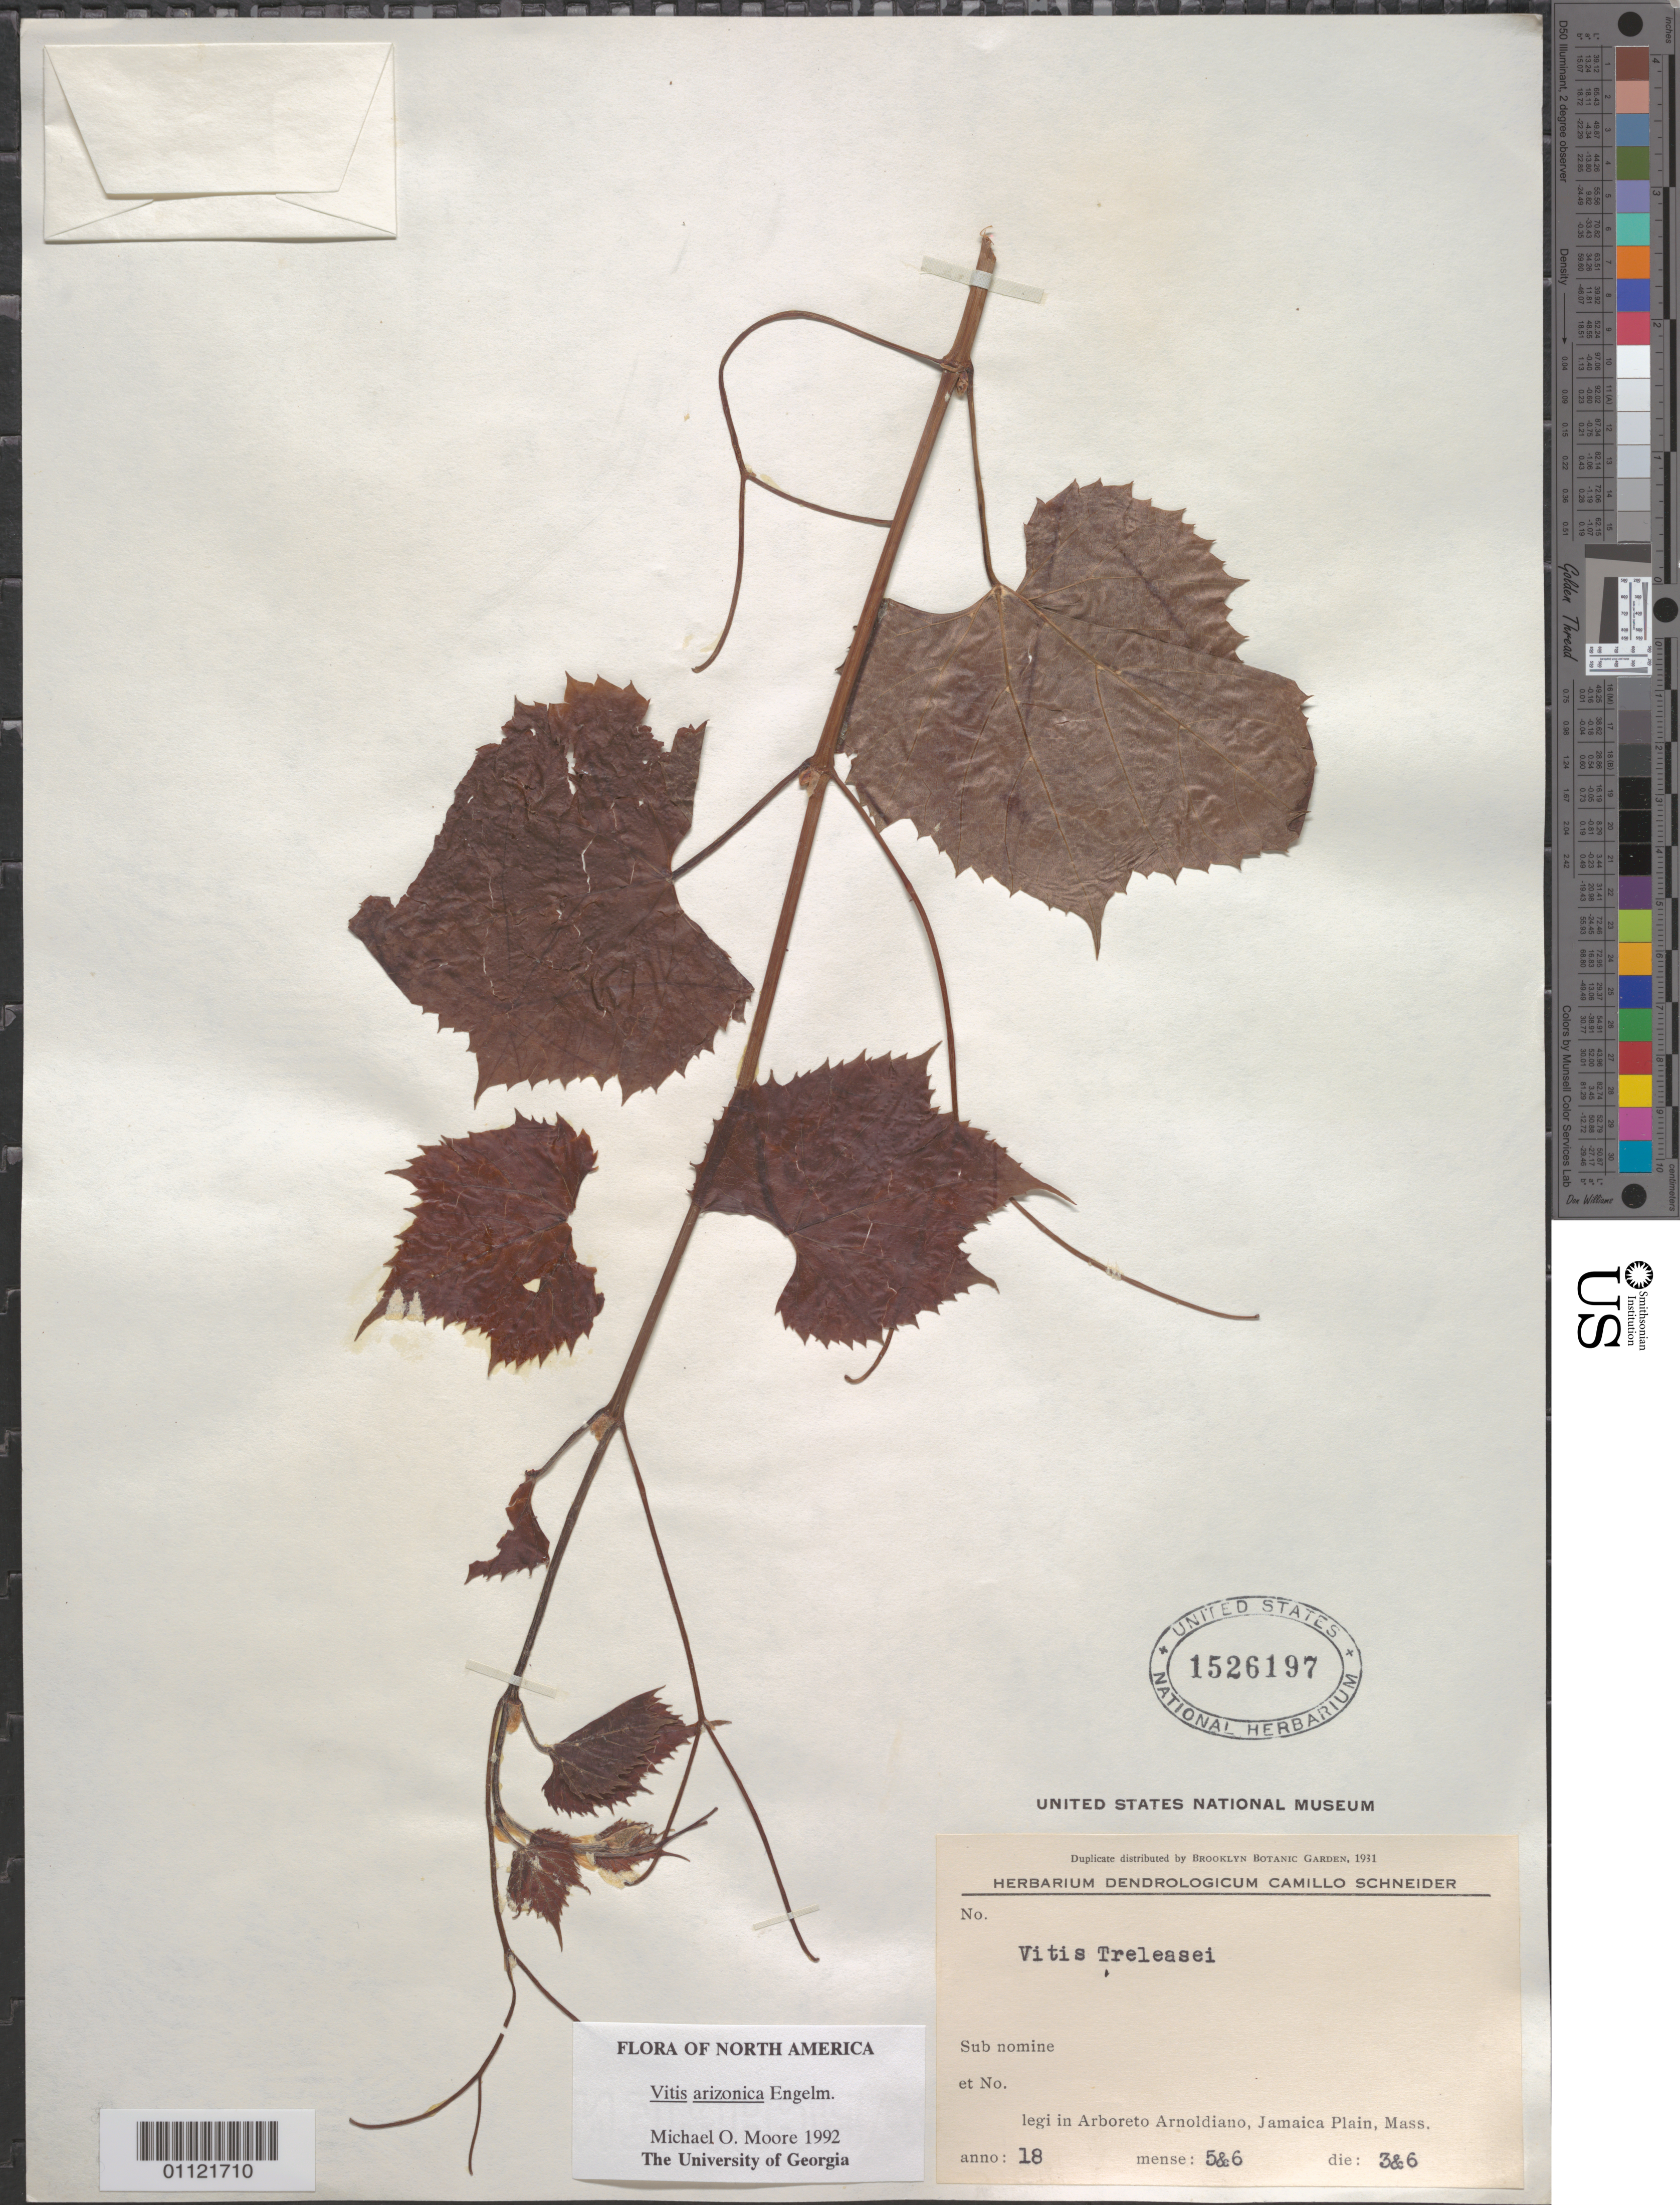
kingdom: Plantae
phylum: Tracheophyta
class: Magnoliopsida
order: Vitales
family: Vitaceae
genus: Vitis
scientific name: Vitis arizonica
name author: Engelm.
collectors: ex herb. Dendrologicum C. Schneider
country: United States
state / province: Massachusetts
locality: Arboreto Arnoldiano, Jamaica Plain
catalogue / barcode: US 1526197